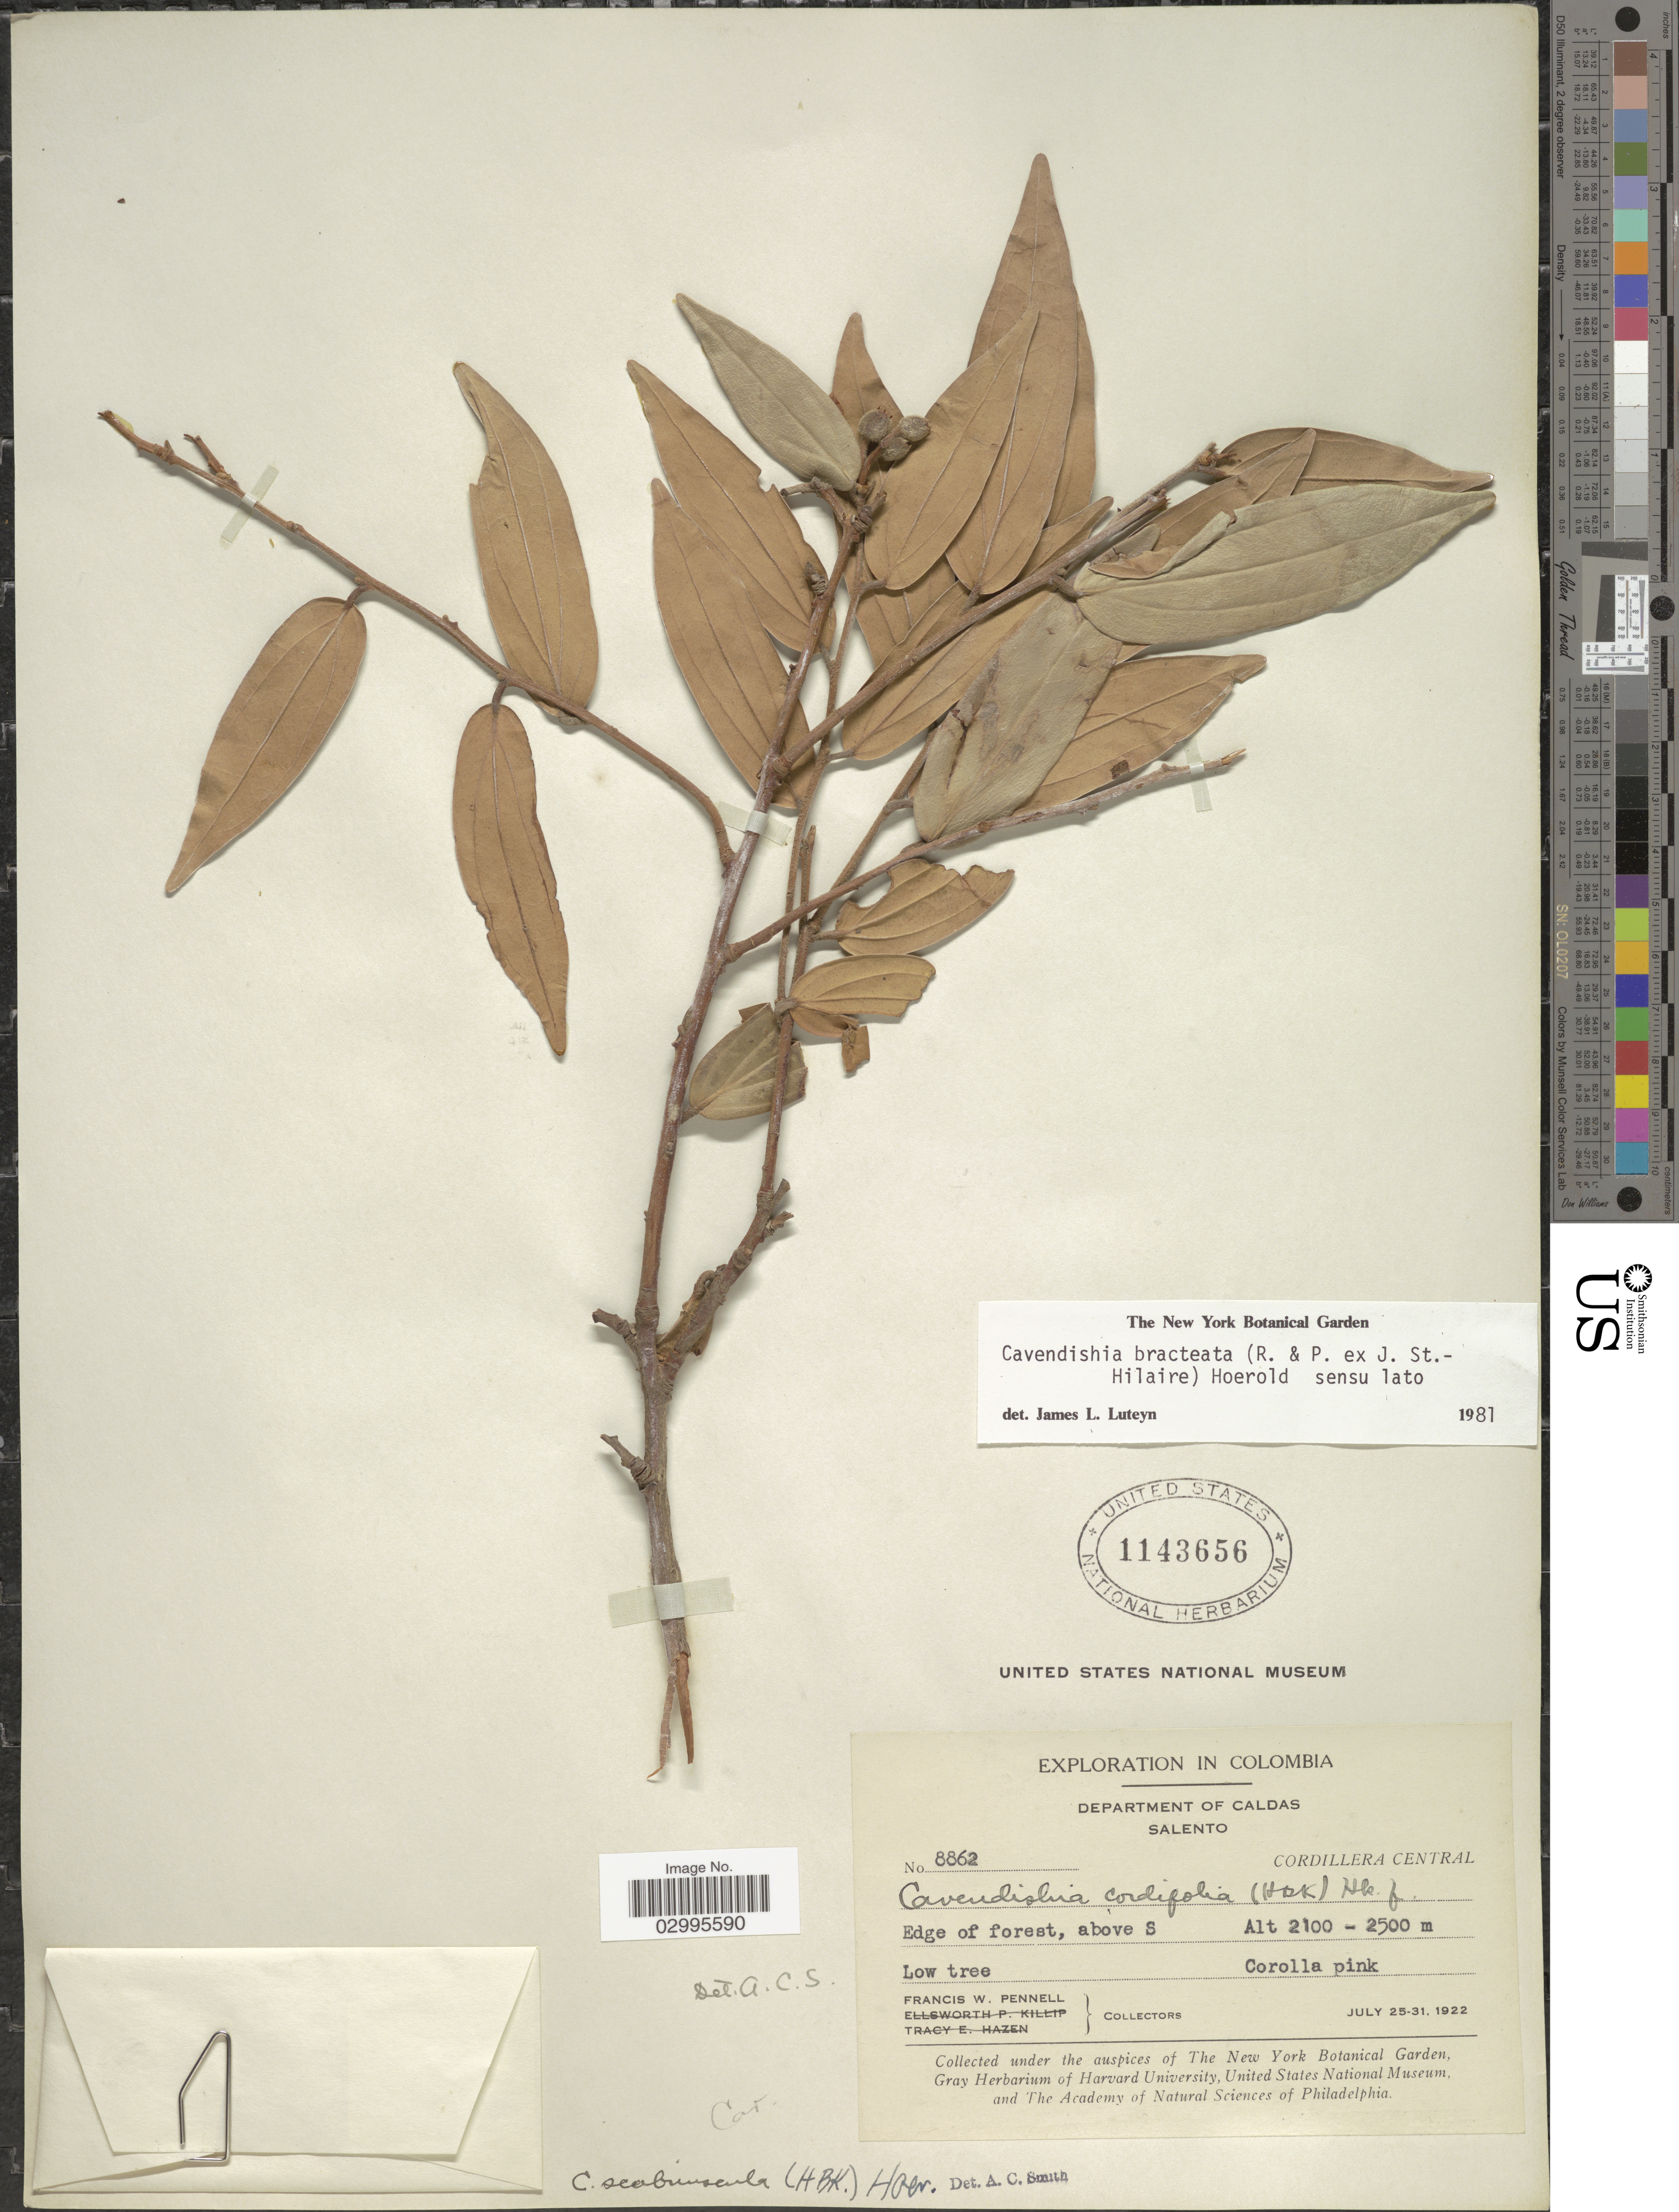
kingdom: Plantae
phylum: Tracheophyta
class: Magnoliopsida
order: Ericales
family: Ericaceae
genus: Cavendishia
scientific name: Cavendishia bracteata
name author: (Ruiz & Pav. ex J. St.-Hil.) Hoerold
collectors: F. W. Pennell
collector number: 8862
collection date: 1922-07-25/1922-07-31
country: Colombia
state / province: Caldas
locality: Department of Caldas. Salento. Cordillera Central. Edge of forest, above S.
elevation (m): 2100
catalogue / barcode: US 1143656